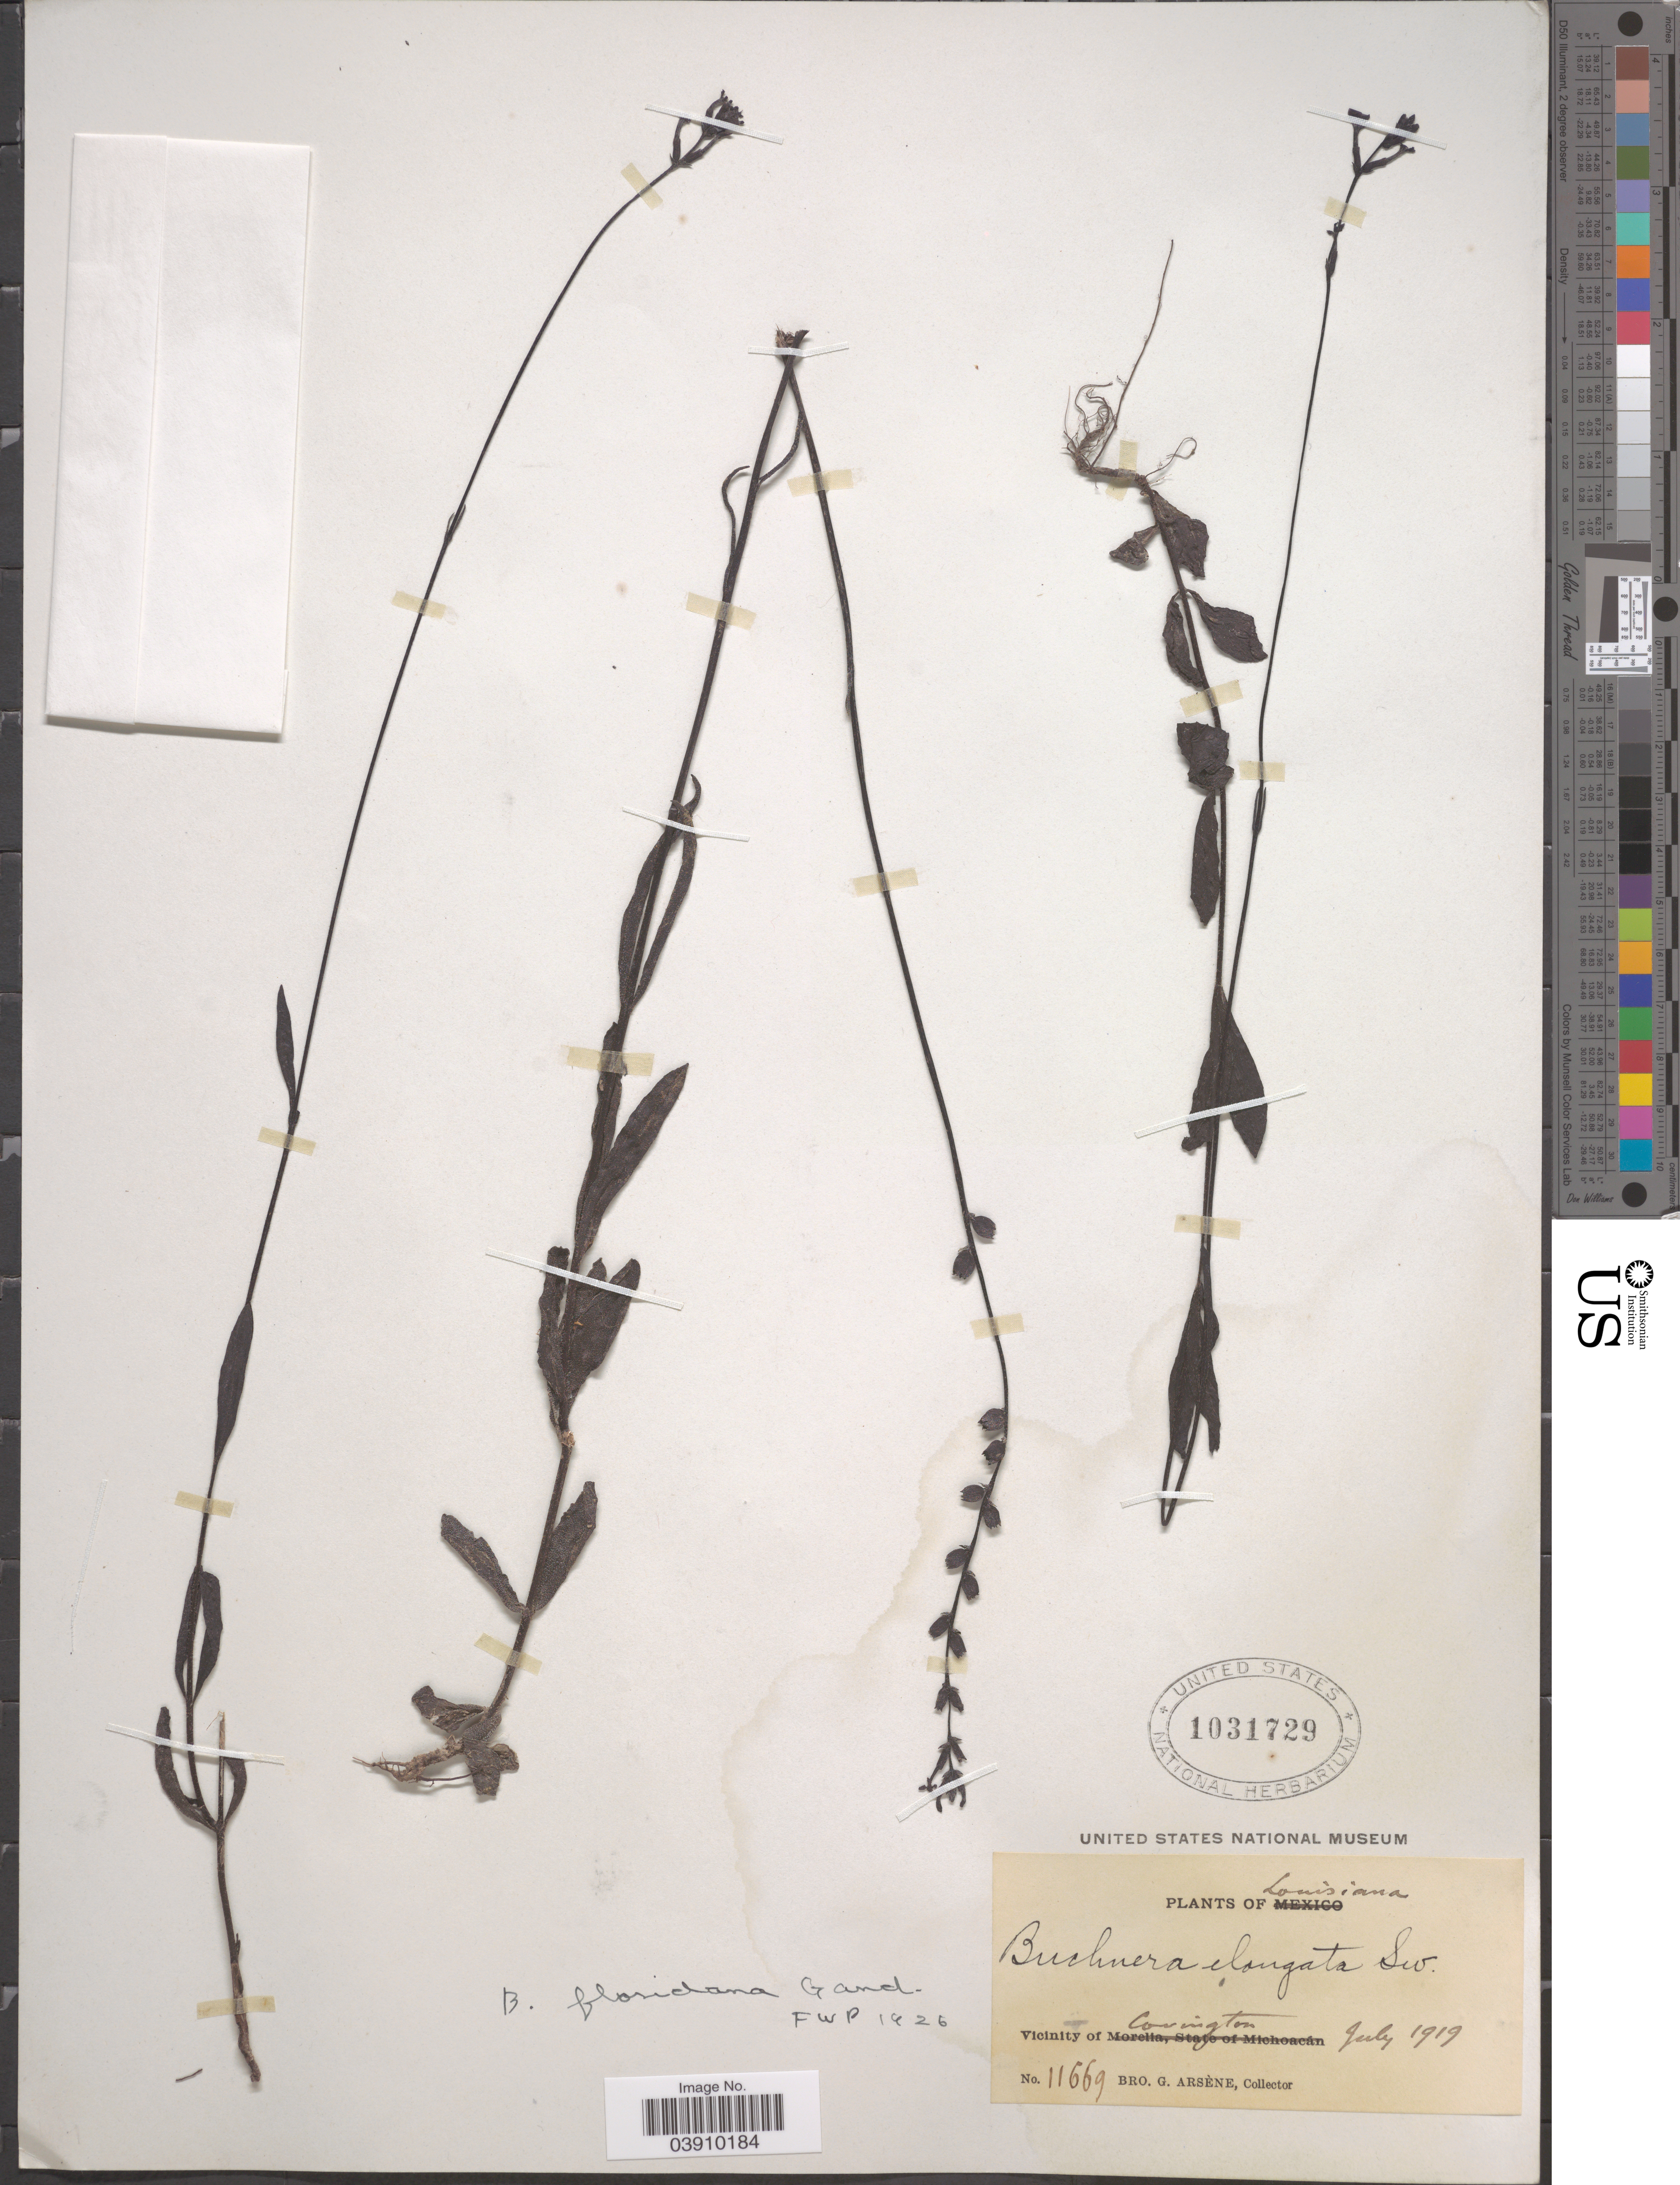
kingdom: Plantae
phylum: Tracheophyta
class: Magnoliopsida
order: Lamiales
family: Orobanchaceae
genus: Buchnera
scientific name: Buchnera floridana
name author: Gand.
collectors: Bro. G. Arsène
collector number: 11669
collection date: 1919-07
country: United States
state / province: Louisiana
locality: Vicinity of Covington.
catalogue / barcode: US 1031729